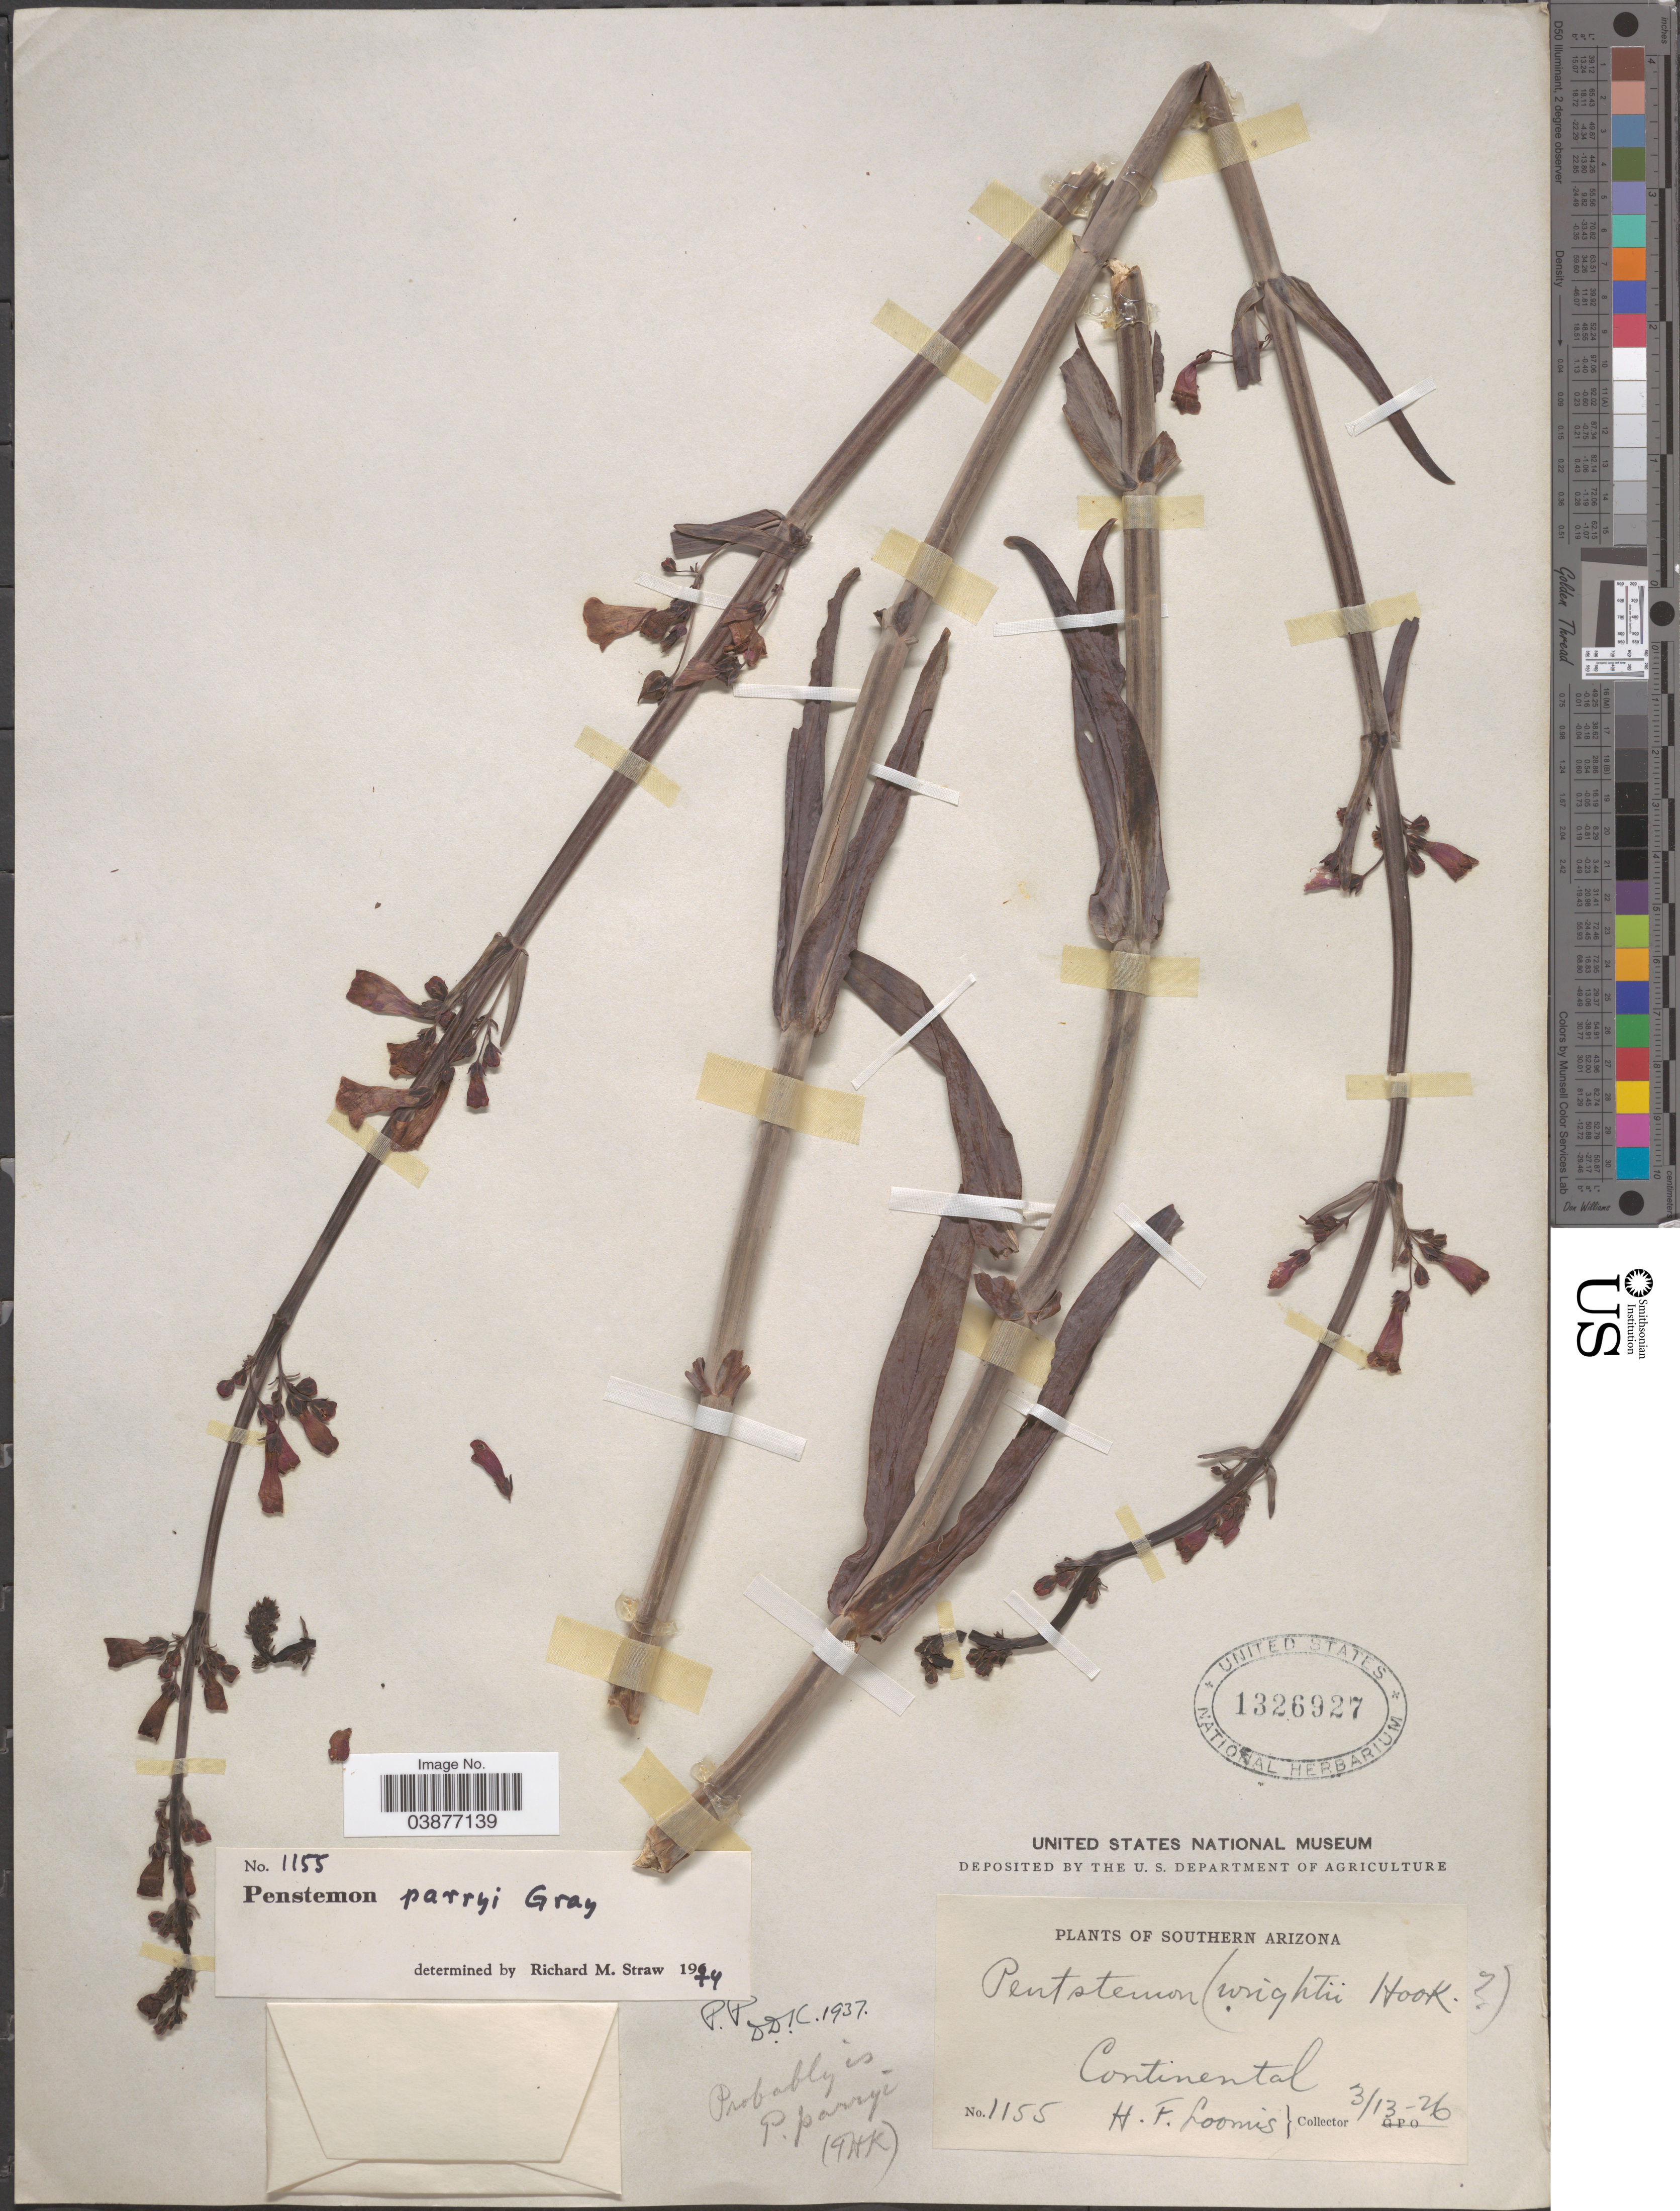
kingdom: Plantae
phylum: Tracheophyta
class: Magnoliopsida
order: Lamiales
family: Plantaginaceae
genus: Penstemon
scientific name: Penstemon parryi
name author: A. Gray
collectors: H. F. Loomis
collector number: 1155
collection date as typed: Transcribed d/m/y: 13/3/26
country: United States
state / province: Arizona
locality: Southern Arizona. Continental.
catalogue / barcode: US 1326927